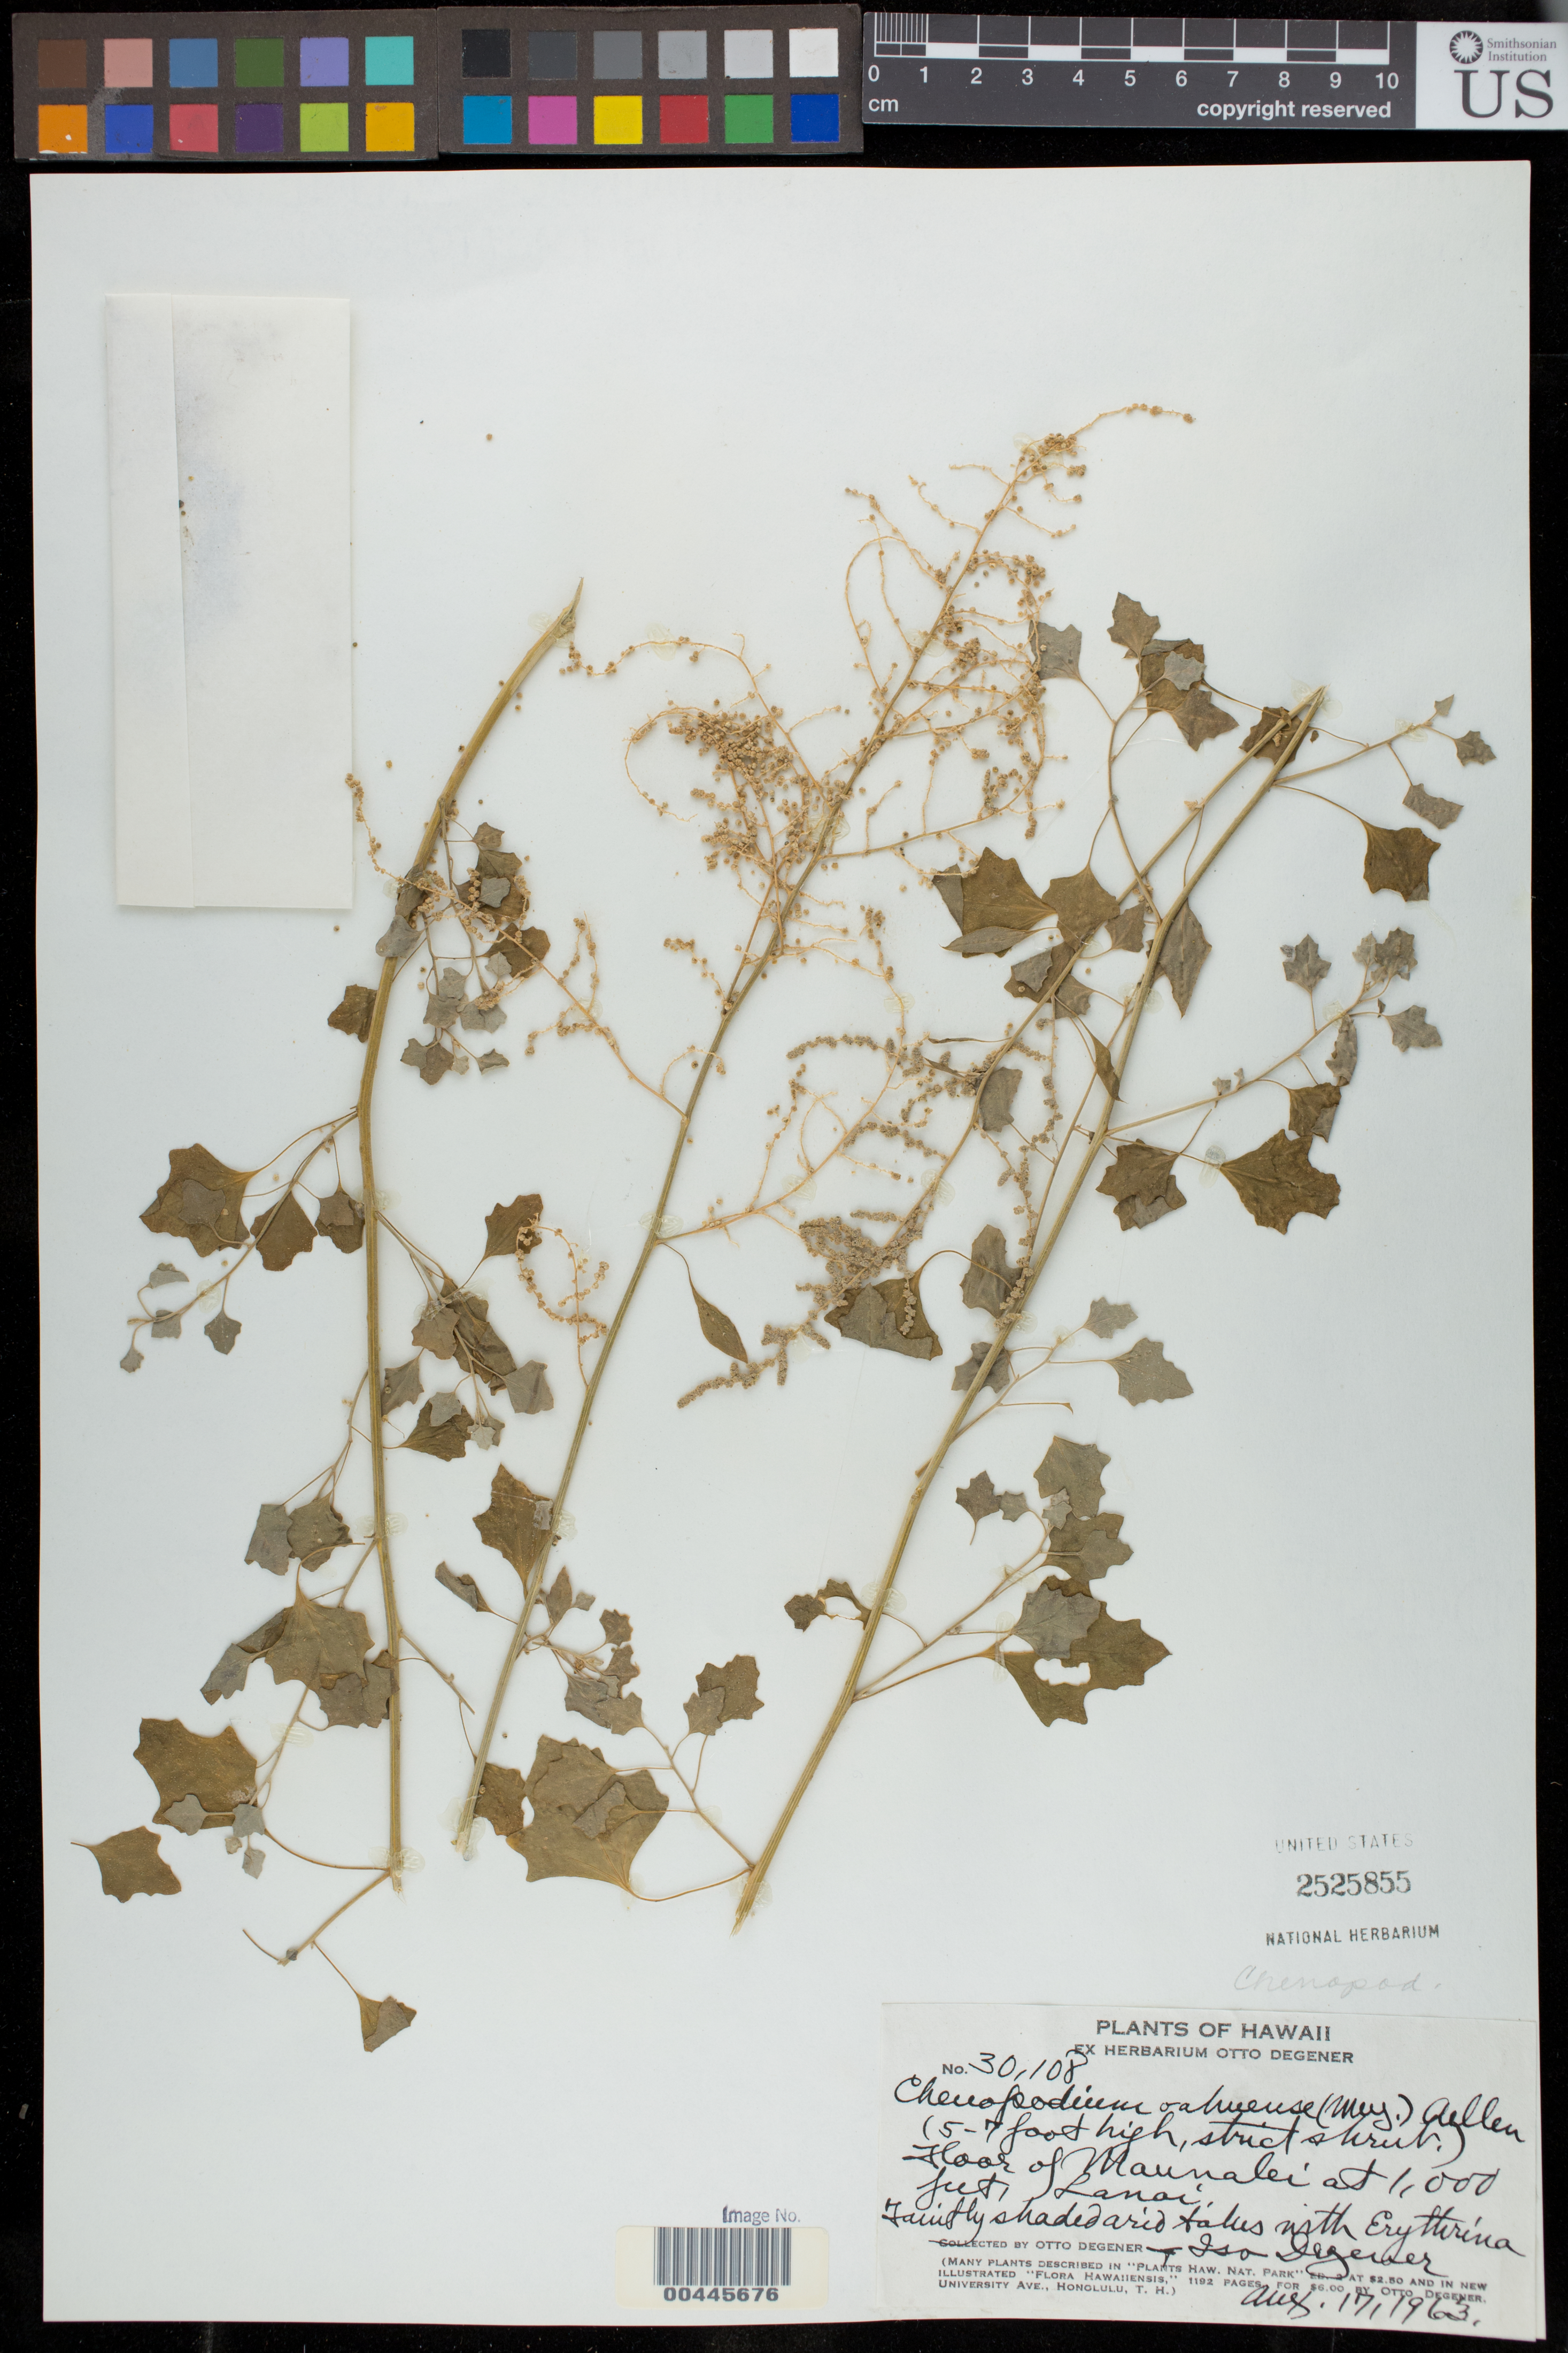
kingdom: Plantae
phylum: Tracheophyta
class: Magnoliopsida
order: Caryophyllales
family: Amaranthaceae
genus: Chenopodium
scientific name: Chenopodium oahuense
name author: (Meyen) Aellen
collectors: O. Degener & I. Degener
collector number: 30108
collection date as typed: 17 Aug 1963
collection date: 1963-08-17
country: United States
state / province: Hawaii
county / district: Maui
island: Lana'i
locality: Floor of Maunalei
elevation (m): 305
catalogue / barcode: US 2525855